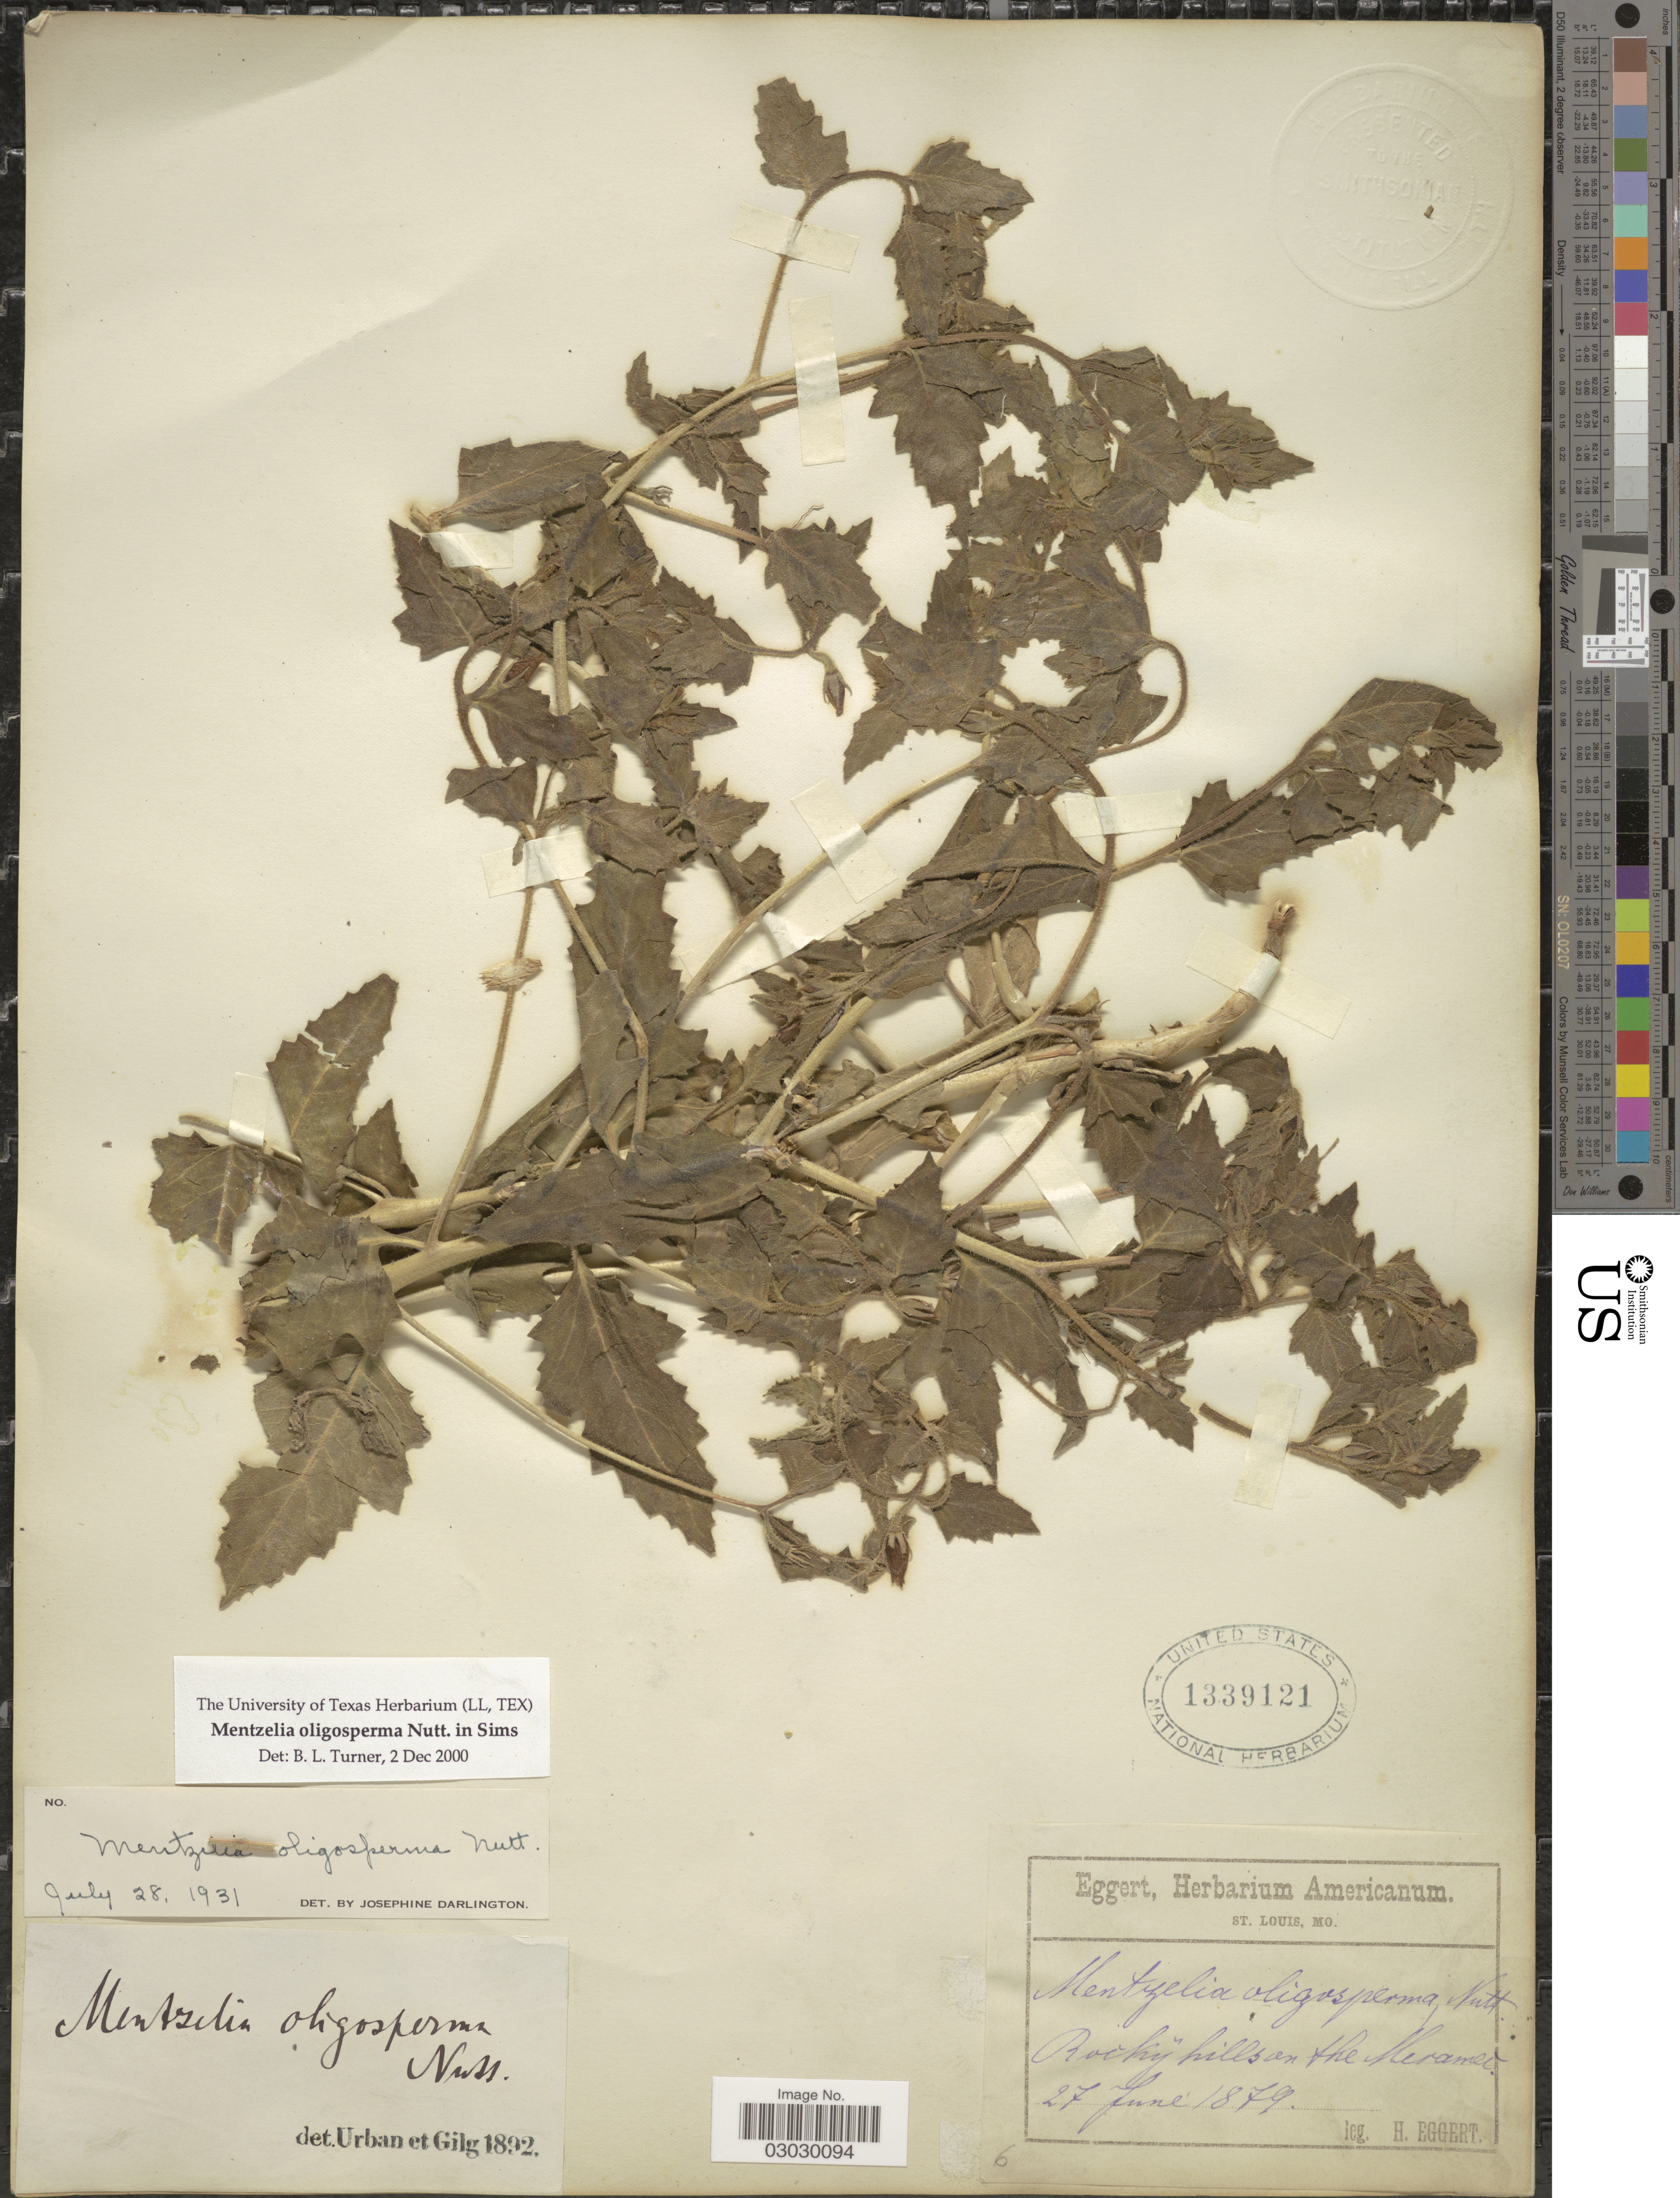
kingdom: Plantae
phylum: Tracheophyta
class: Magnoliopsida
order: Cornales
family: Loasaceae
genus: Mentzelia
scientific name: Mentzelia oligosperma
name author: Nutt. ex Sims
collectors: H. Eggert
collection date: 1879-06-27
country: United States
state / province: Missouri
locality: Rocky hills on the Meramec.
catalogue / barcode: US 1339121